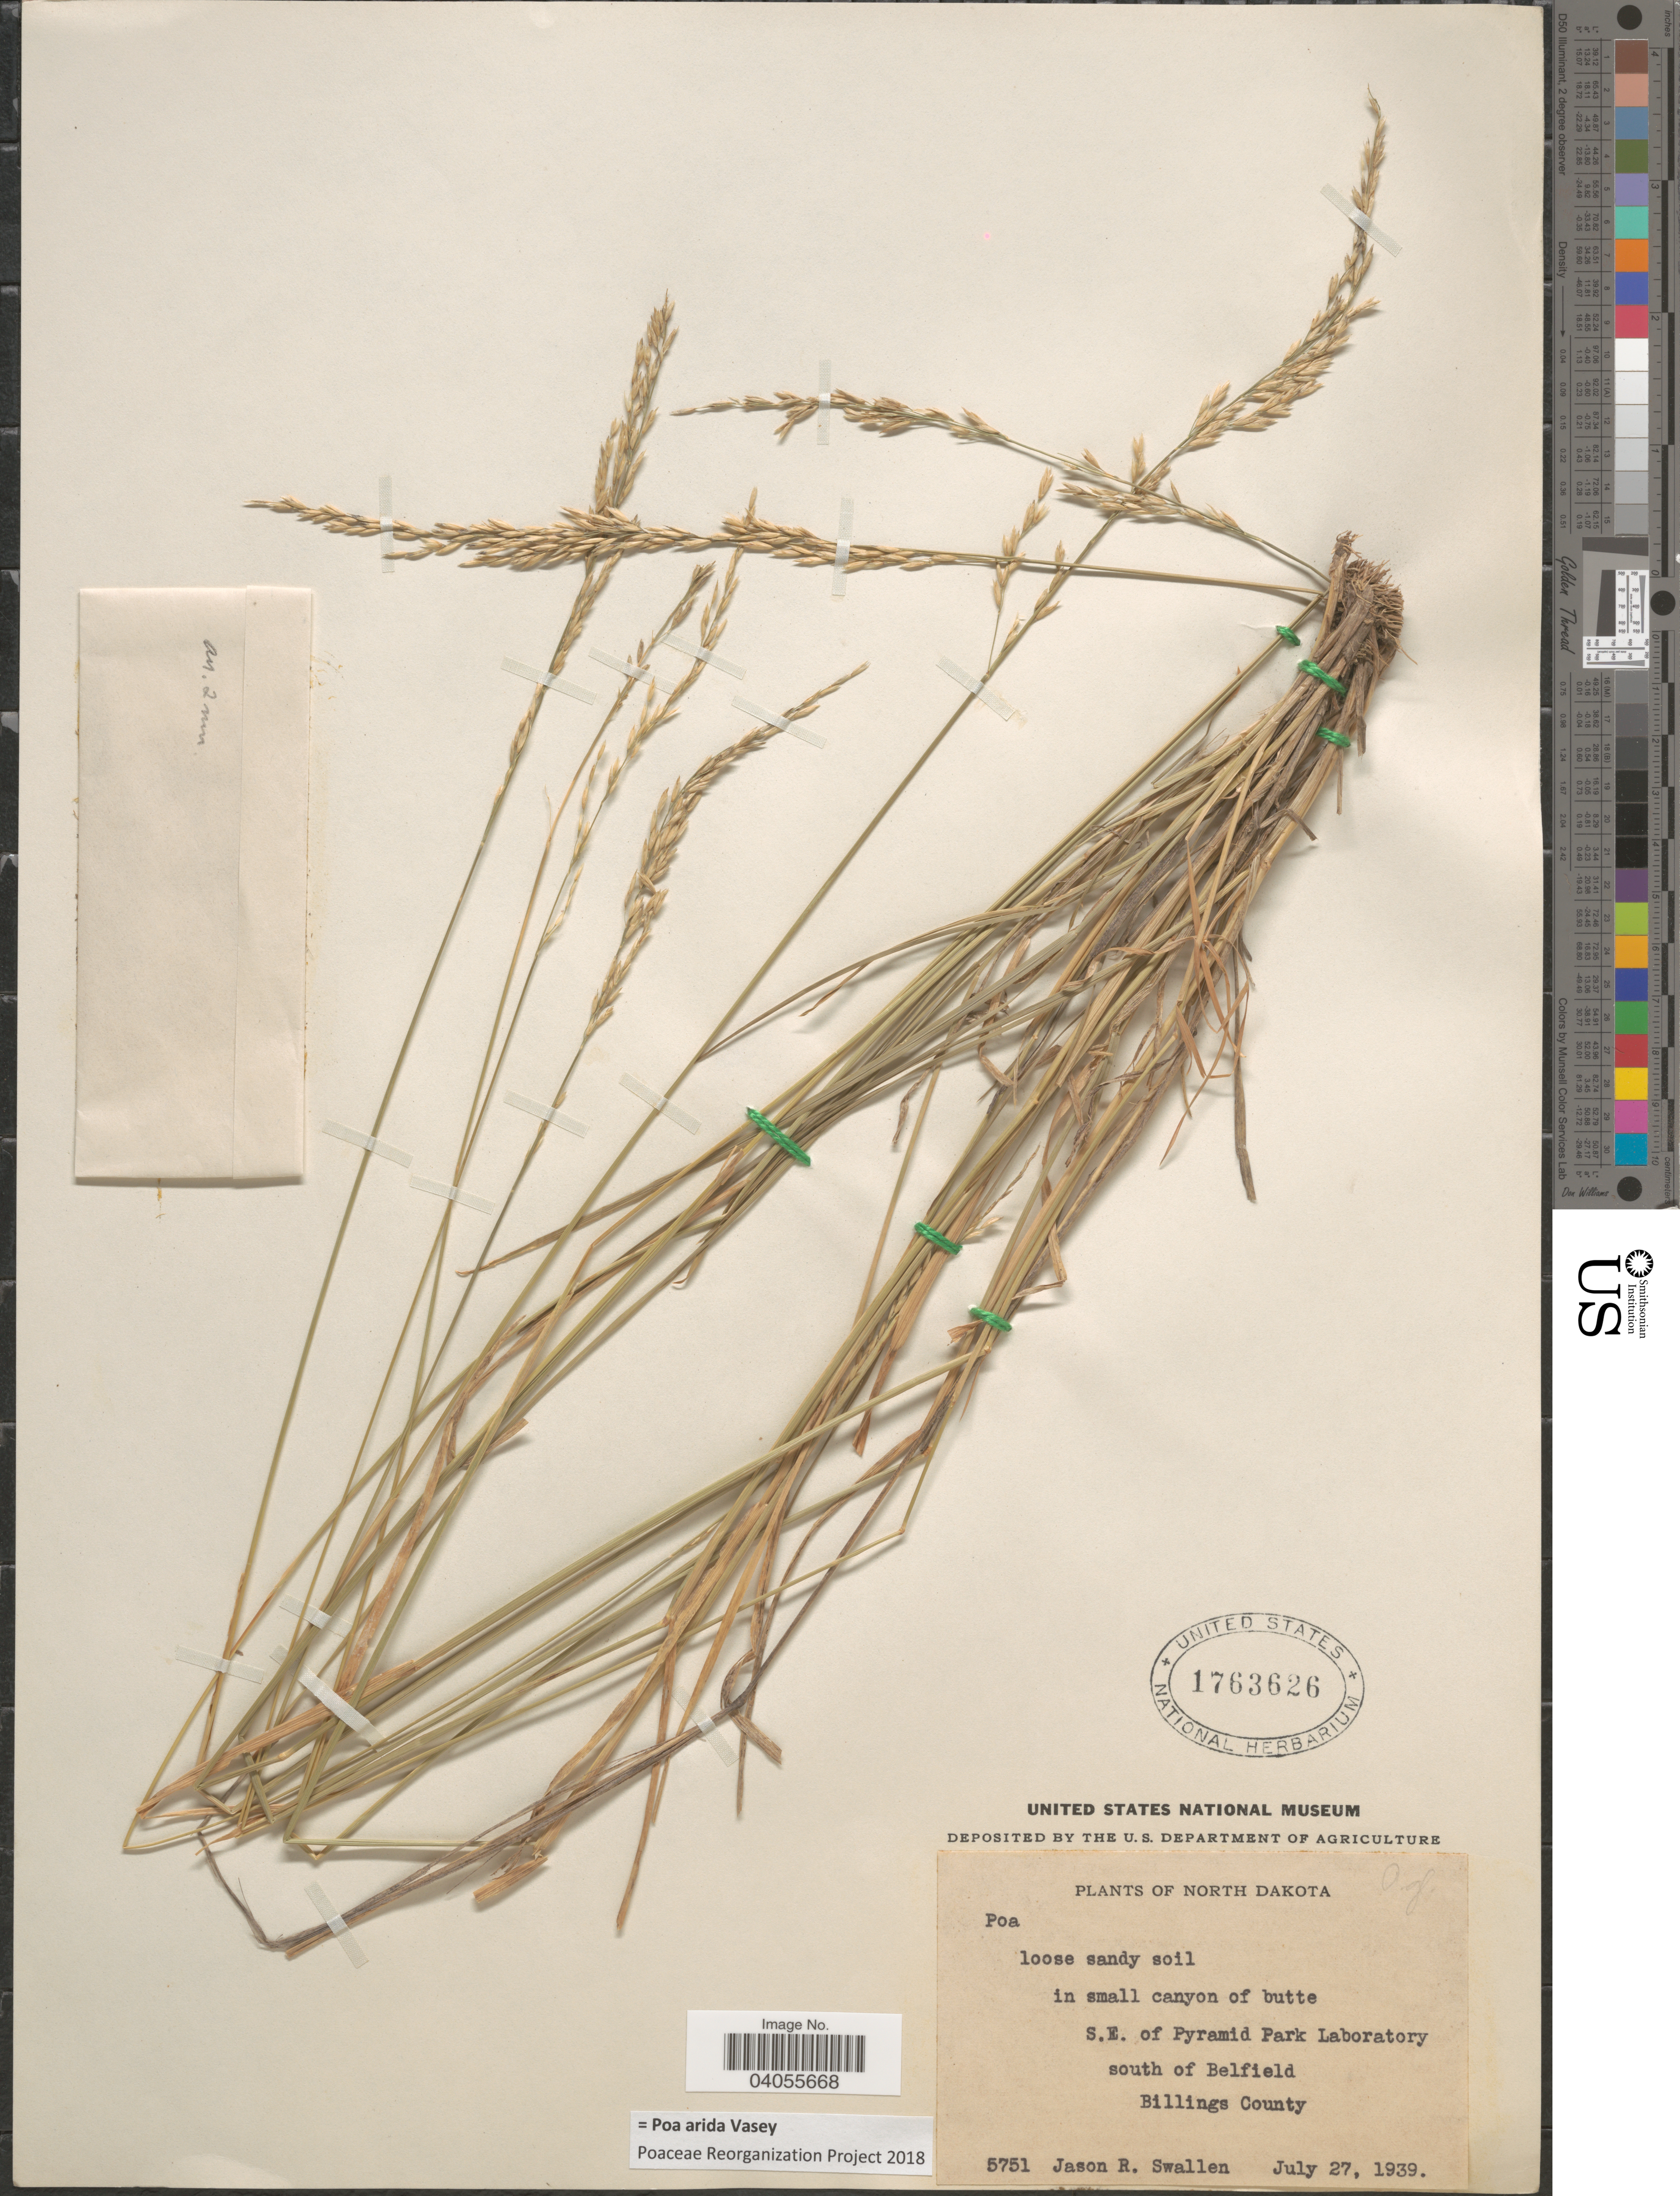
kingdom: Plantae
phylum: Tracheophyta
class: Liliopsida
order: Poales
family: Poaceae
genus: Poa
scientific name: Poa arida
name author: Vasey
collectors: J. R. Swallen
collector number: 5751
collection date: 1939-07-27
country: United States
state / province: North Dakota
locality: S.E. of Pyramid Park Laboratory. South of Belfield. Billings County.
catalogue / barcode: US 1763626